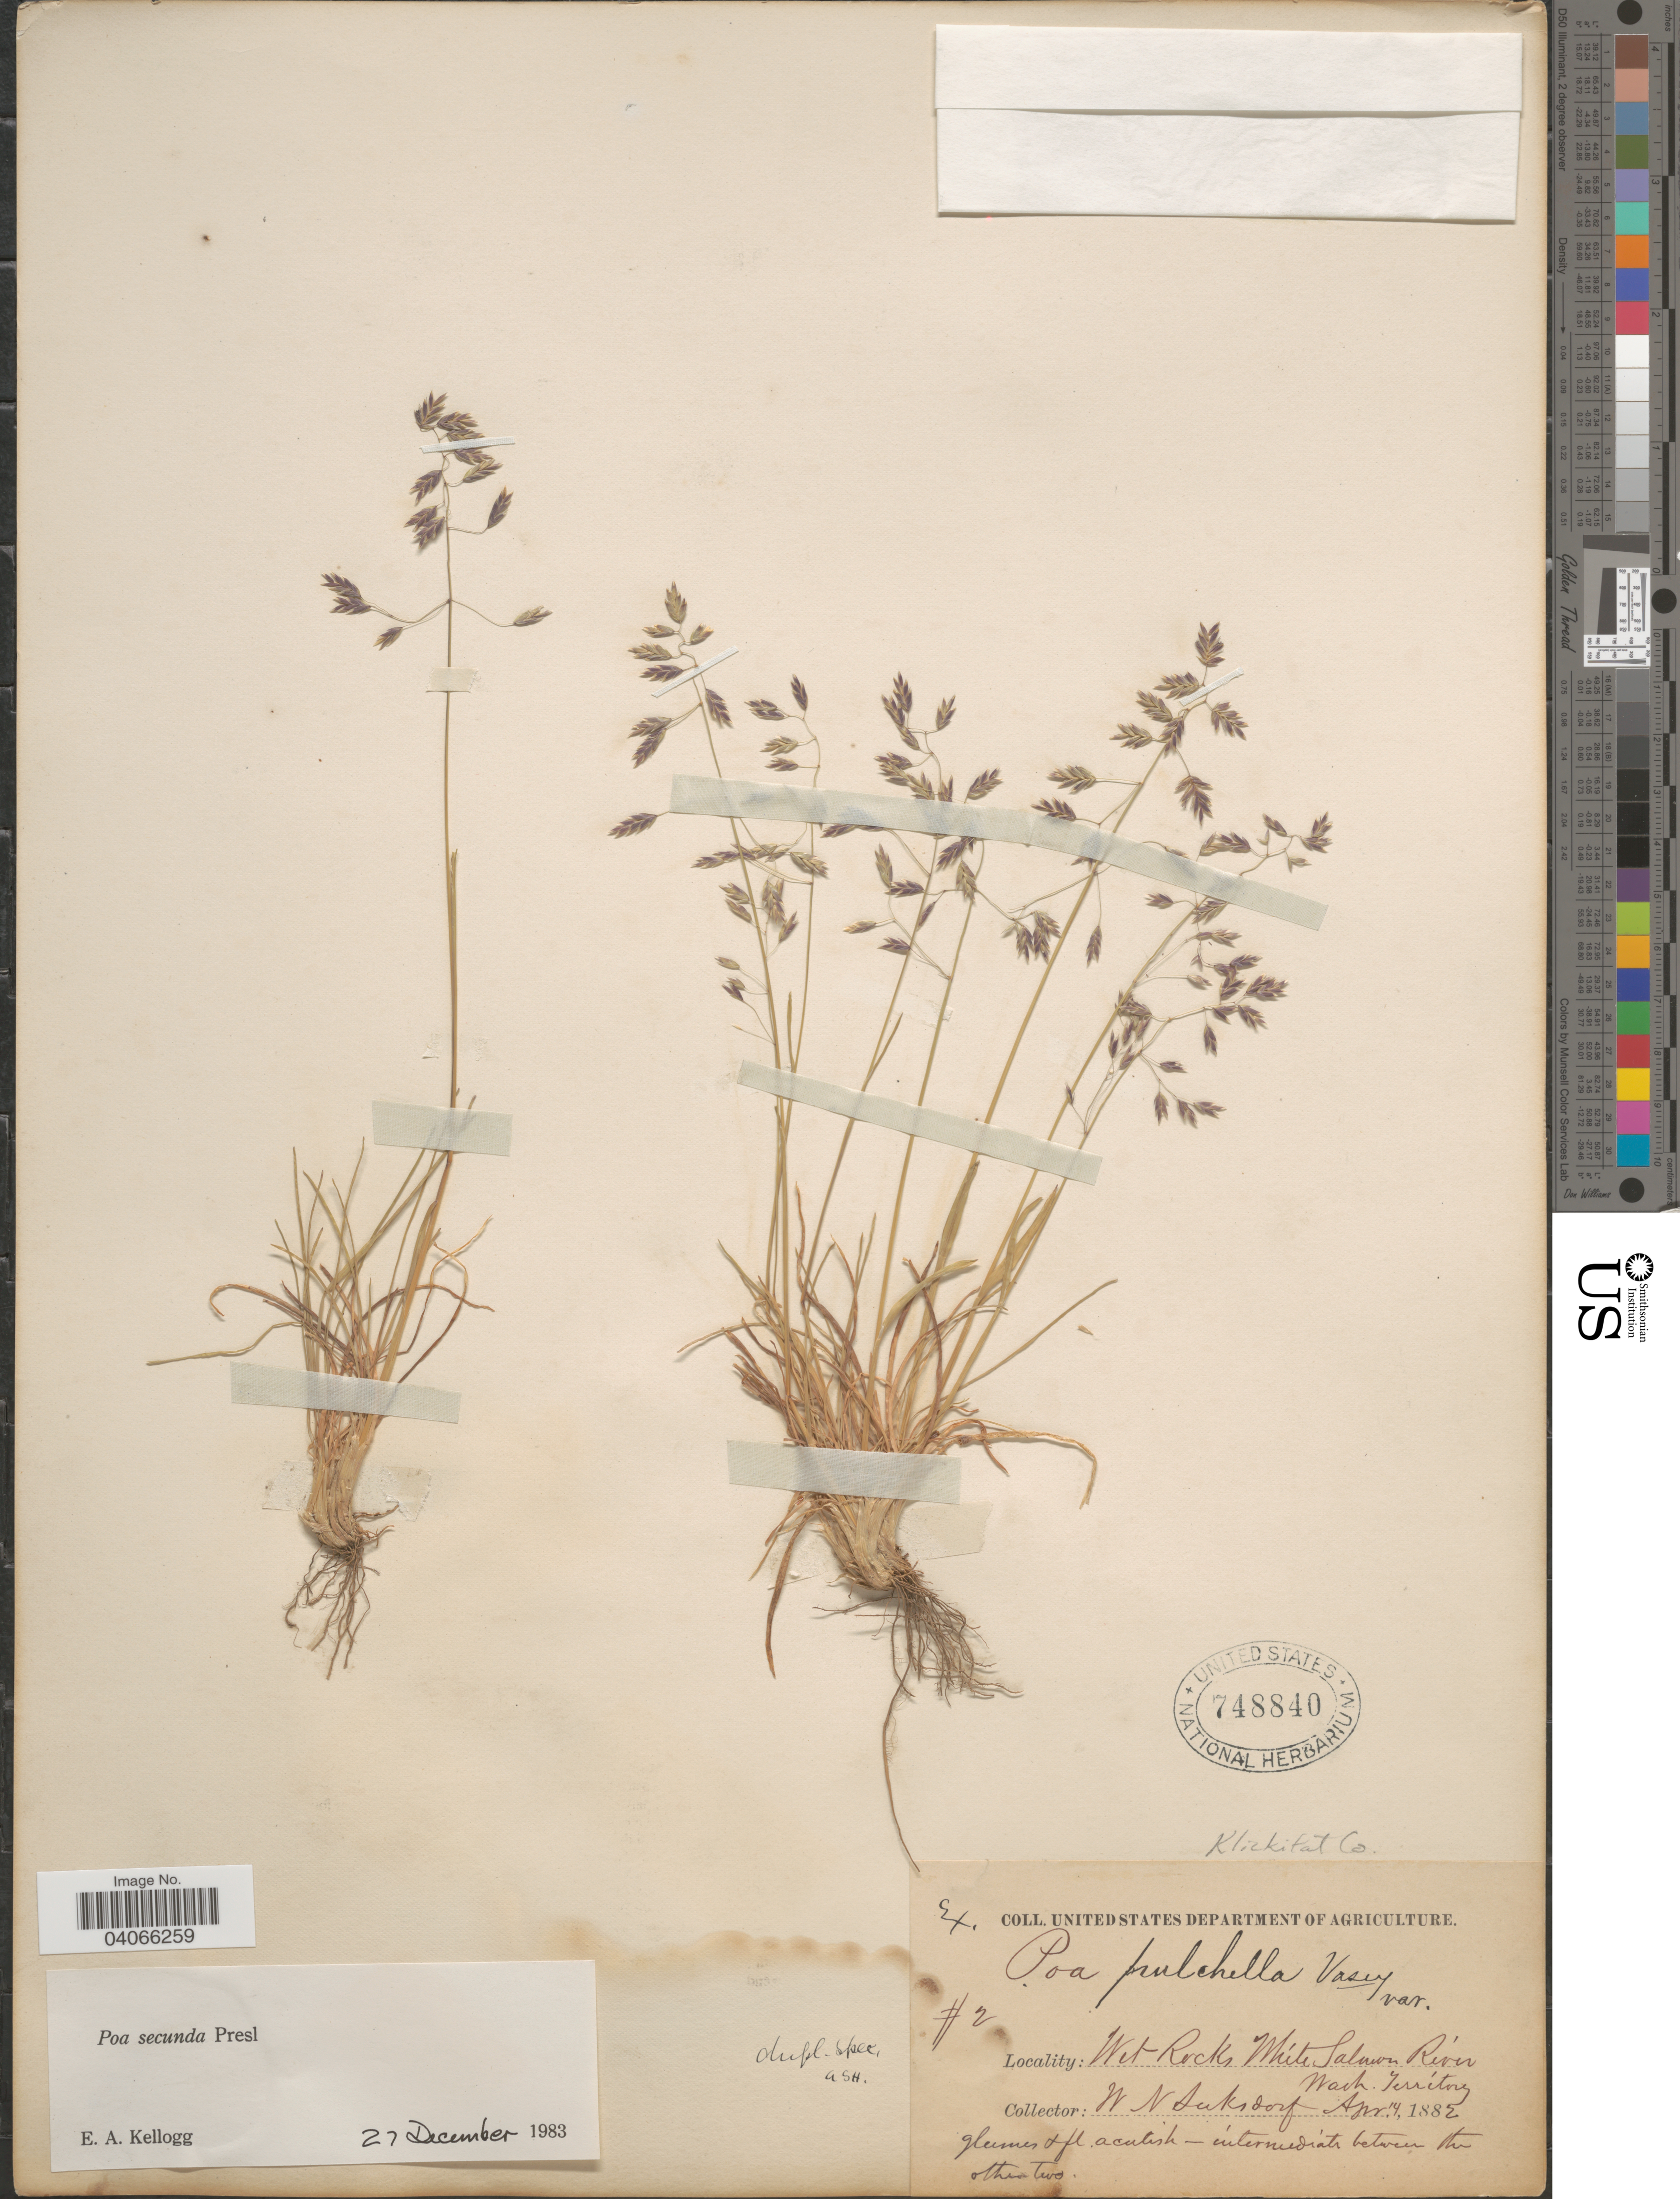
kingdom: Plantae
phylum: Tracheophyta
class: Liliopsida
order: Poales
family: Poaceae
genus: Poa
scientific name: Poa secunda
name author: J. Presl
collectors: W. N. Suksdorf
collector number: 2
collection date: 1882-04-04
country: United States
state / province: Washington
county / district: Klickitat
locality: Klickitat Co. Wet Rocks, White Salmon River. Wash. Territory.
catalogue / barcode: US 748840